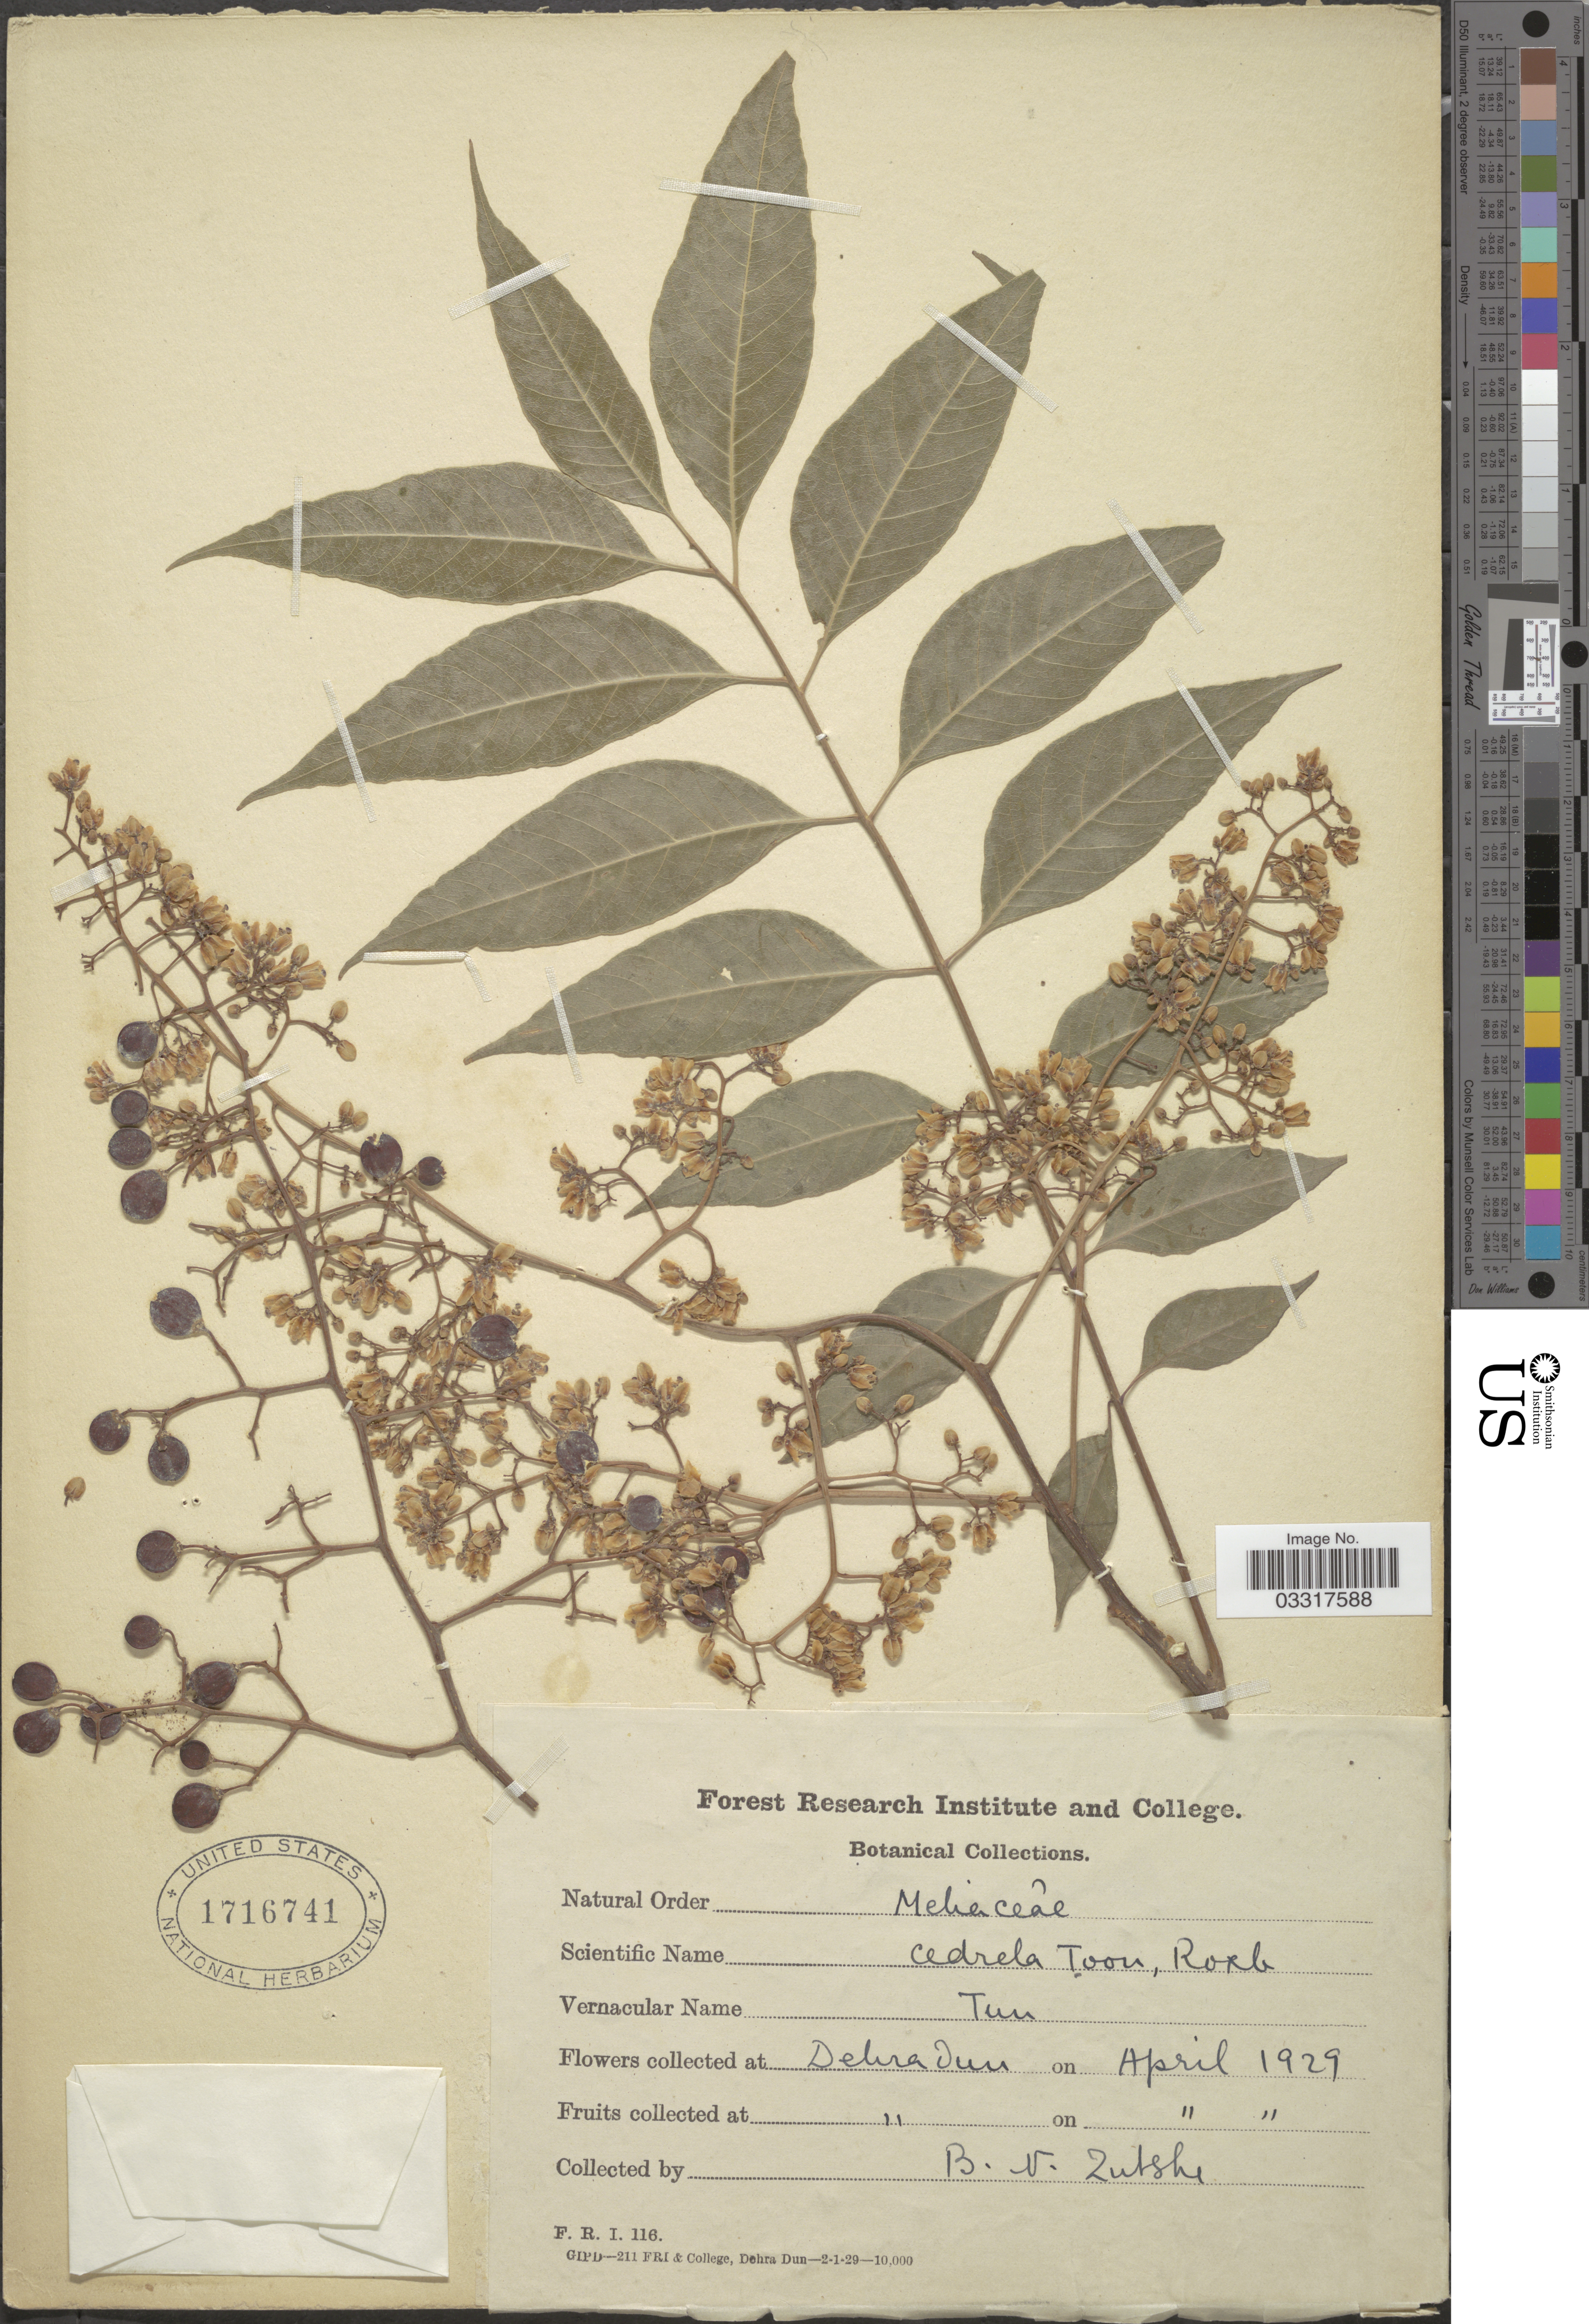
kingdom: Plantae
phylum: Tracheophyta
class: Magnoliopsida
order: Sapindales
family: Meliaceae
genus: Toona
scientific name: Toona ciliata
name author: M. Roem.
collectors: B. Zutshe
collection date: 1929-04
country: India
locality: Dehra Dun.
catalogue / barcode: US 1716741